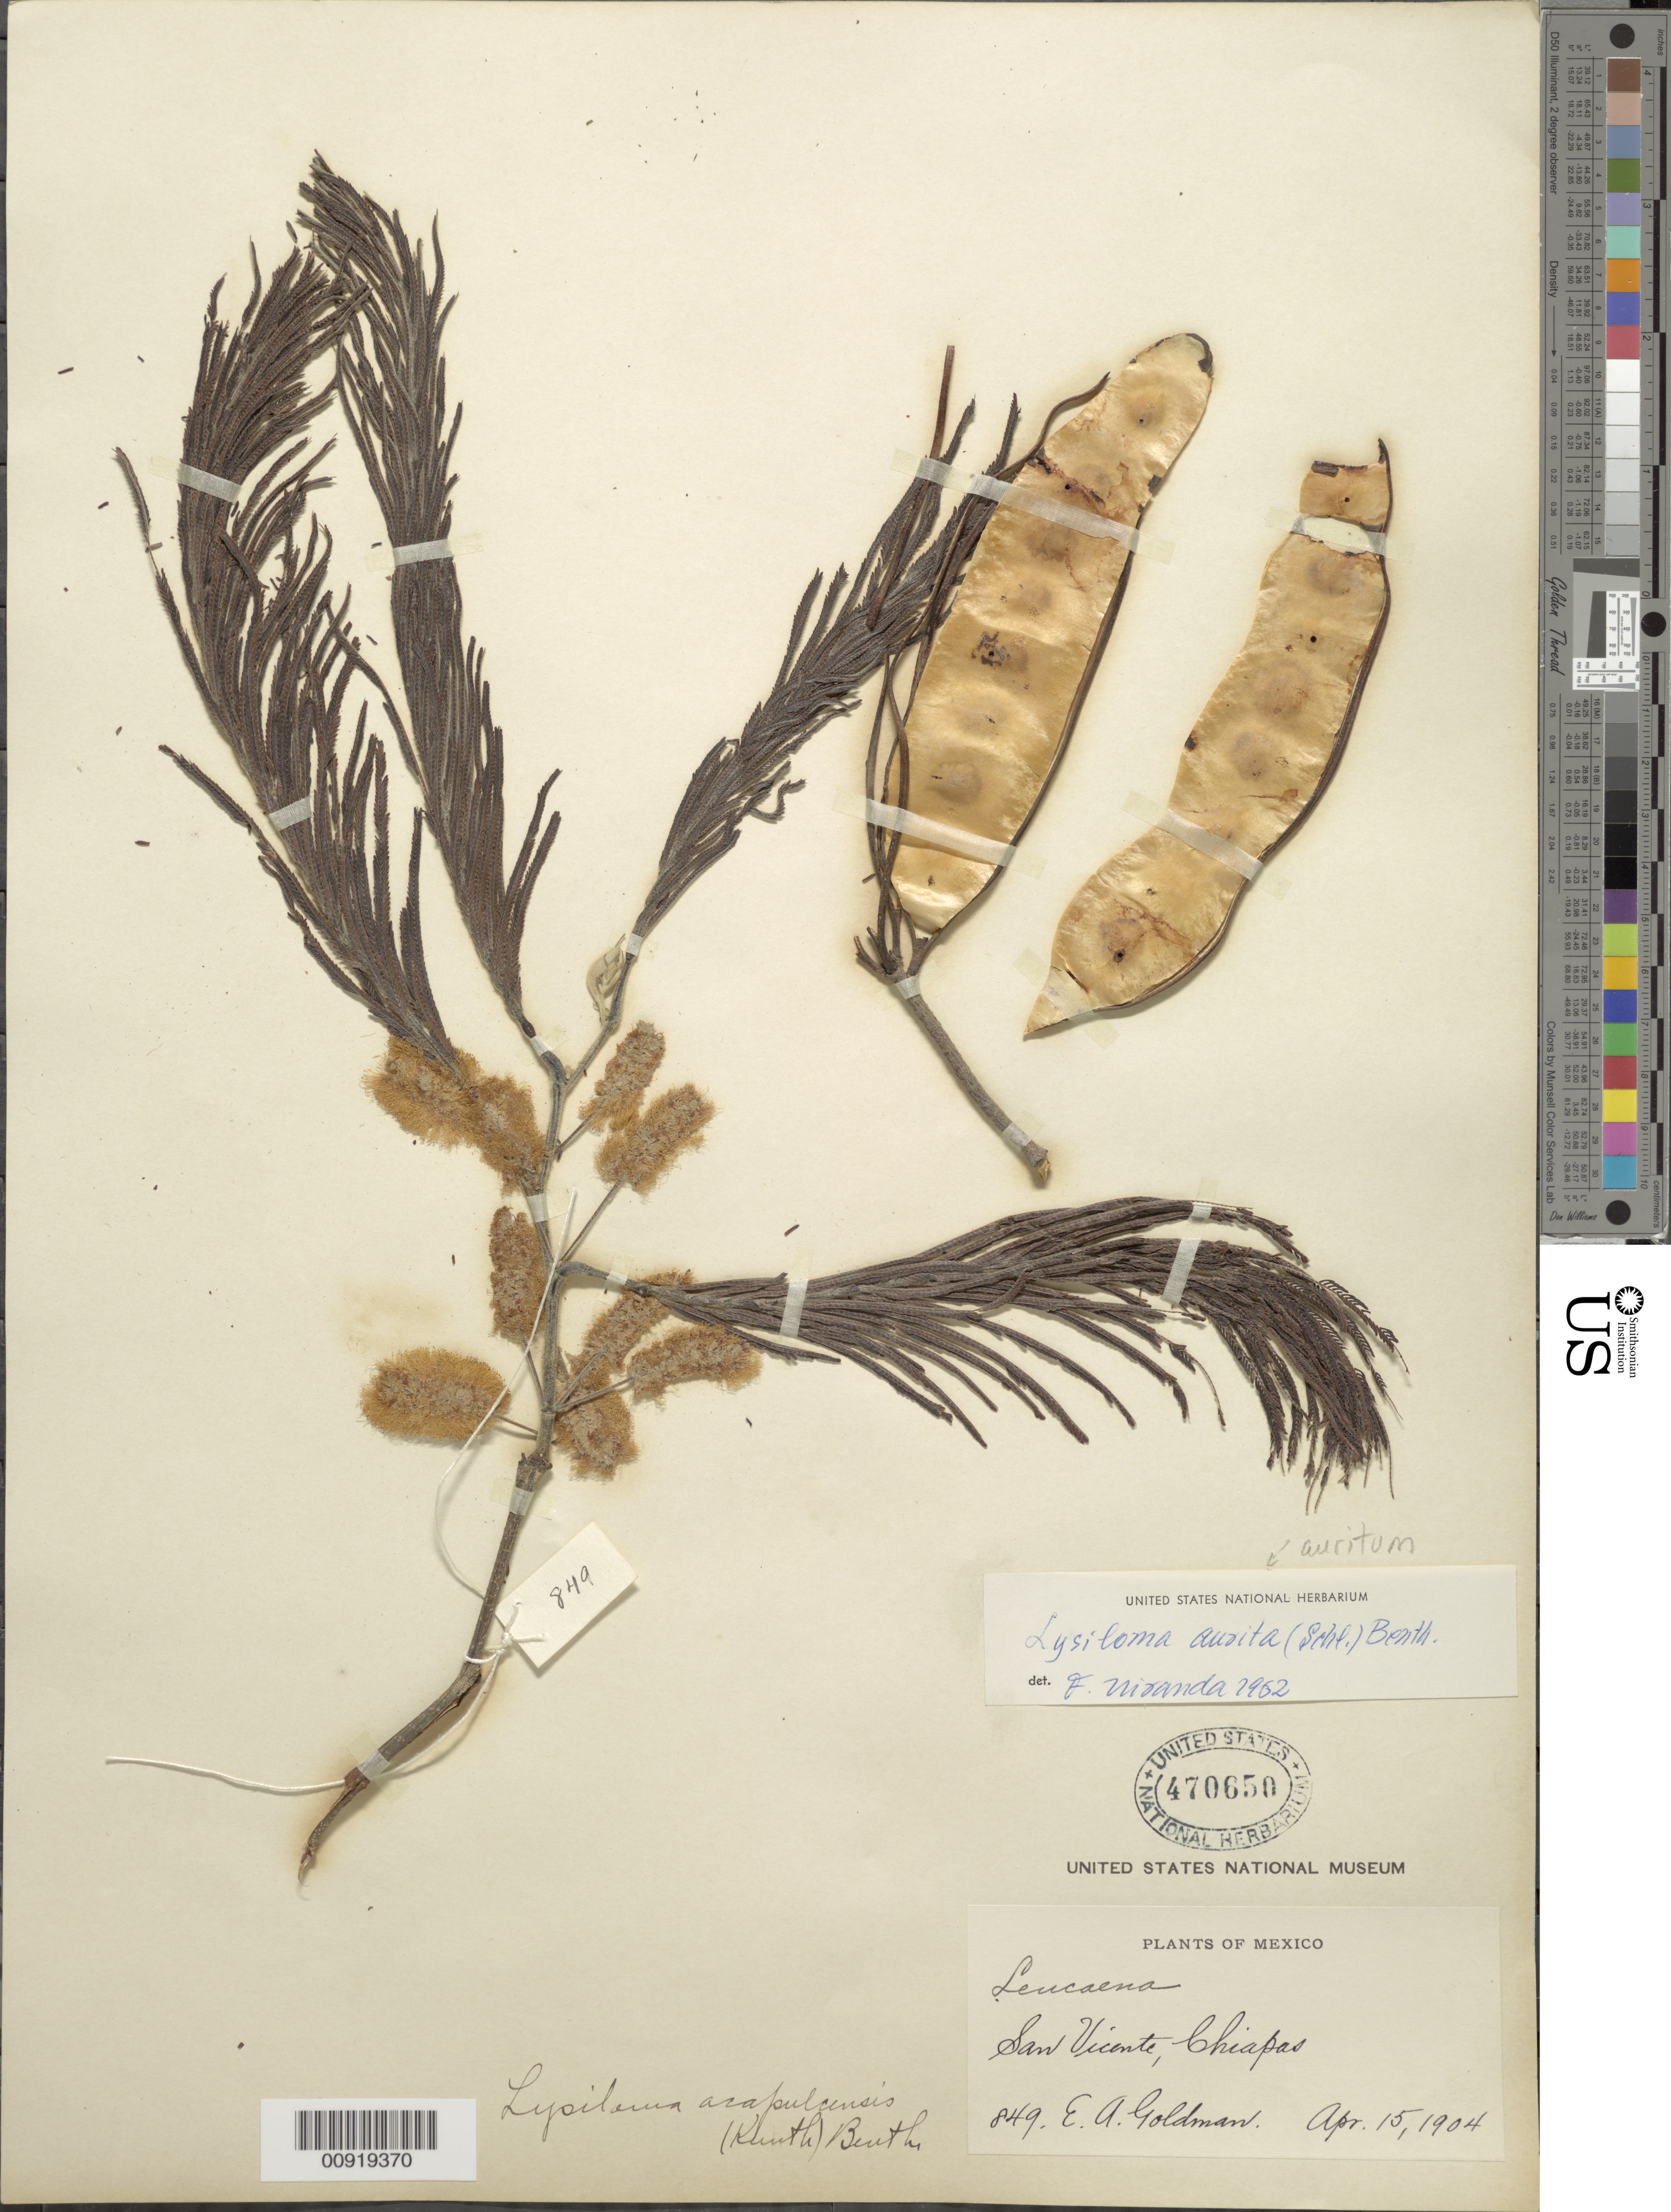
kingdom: Plantae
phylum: Tracheophyta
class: Magnoliopsida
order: Fabales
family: Fabaceae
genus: Lysiloma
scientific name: Lysiloma auritum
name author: (Schltdl.) Benth.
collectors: E. A. Goldman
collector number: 849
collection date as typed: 15 Apr 1904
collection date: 1904-04-15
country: Mexico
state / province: Chiapas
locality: San Vicente, Chiapas.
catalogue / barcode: US 470650